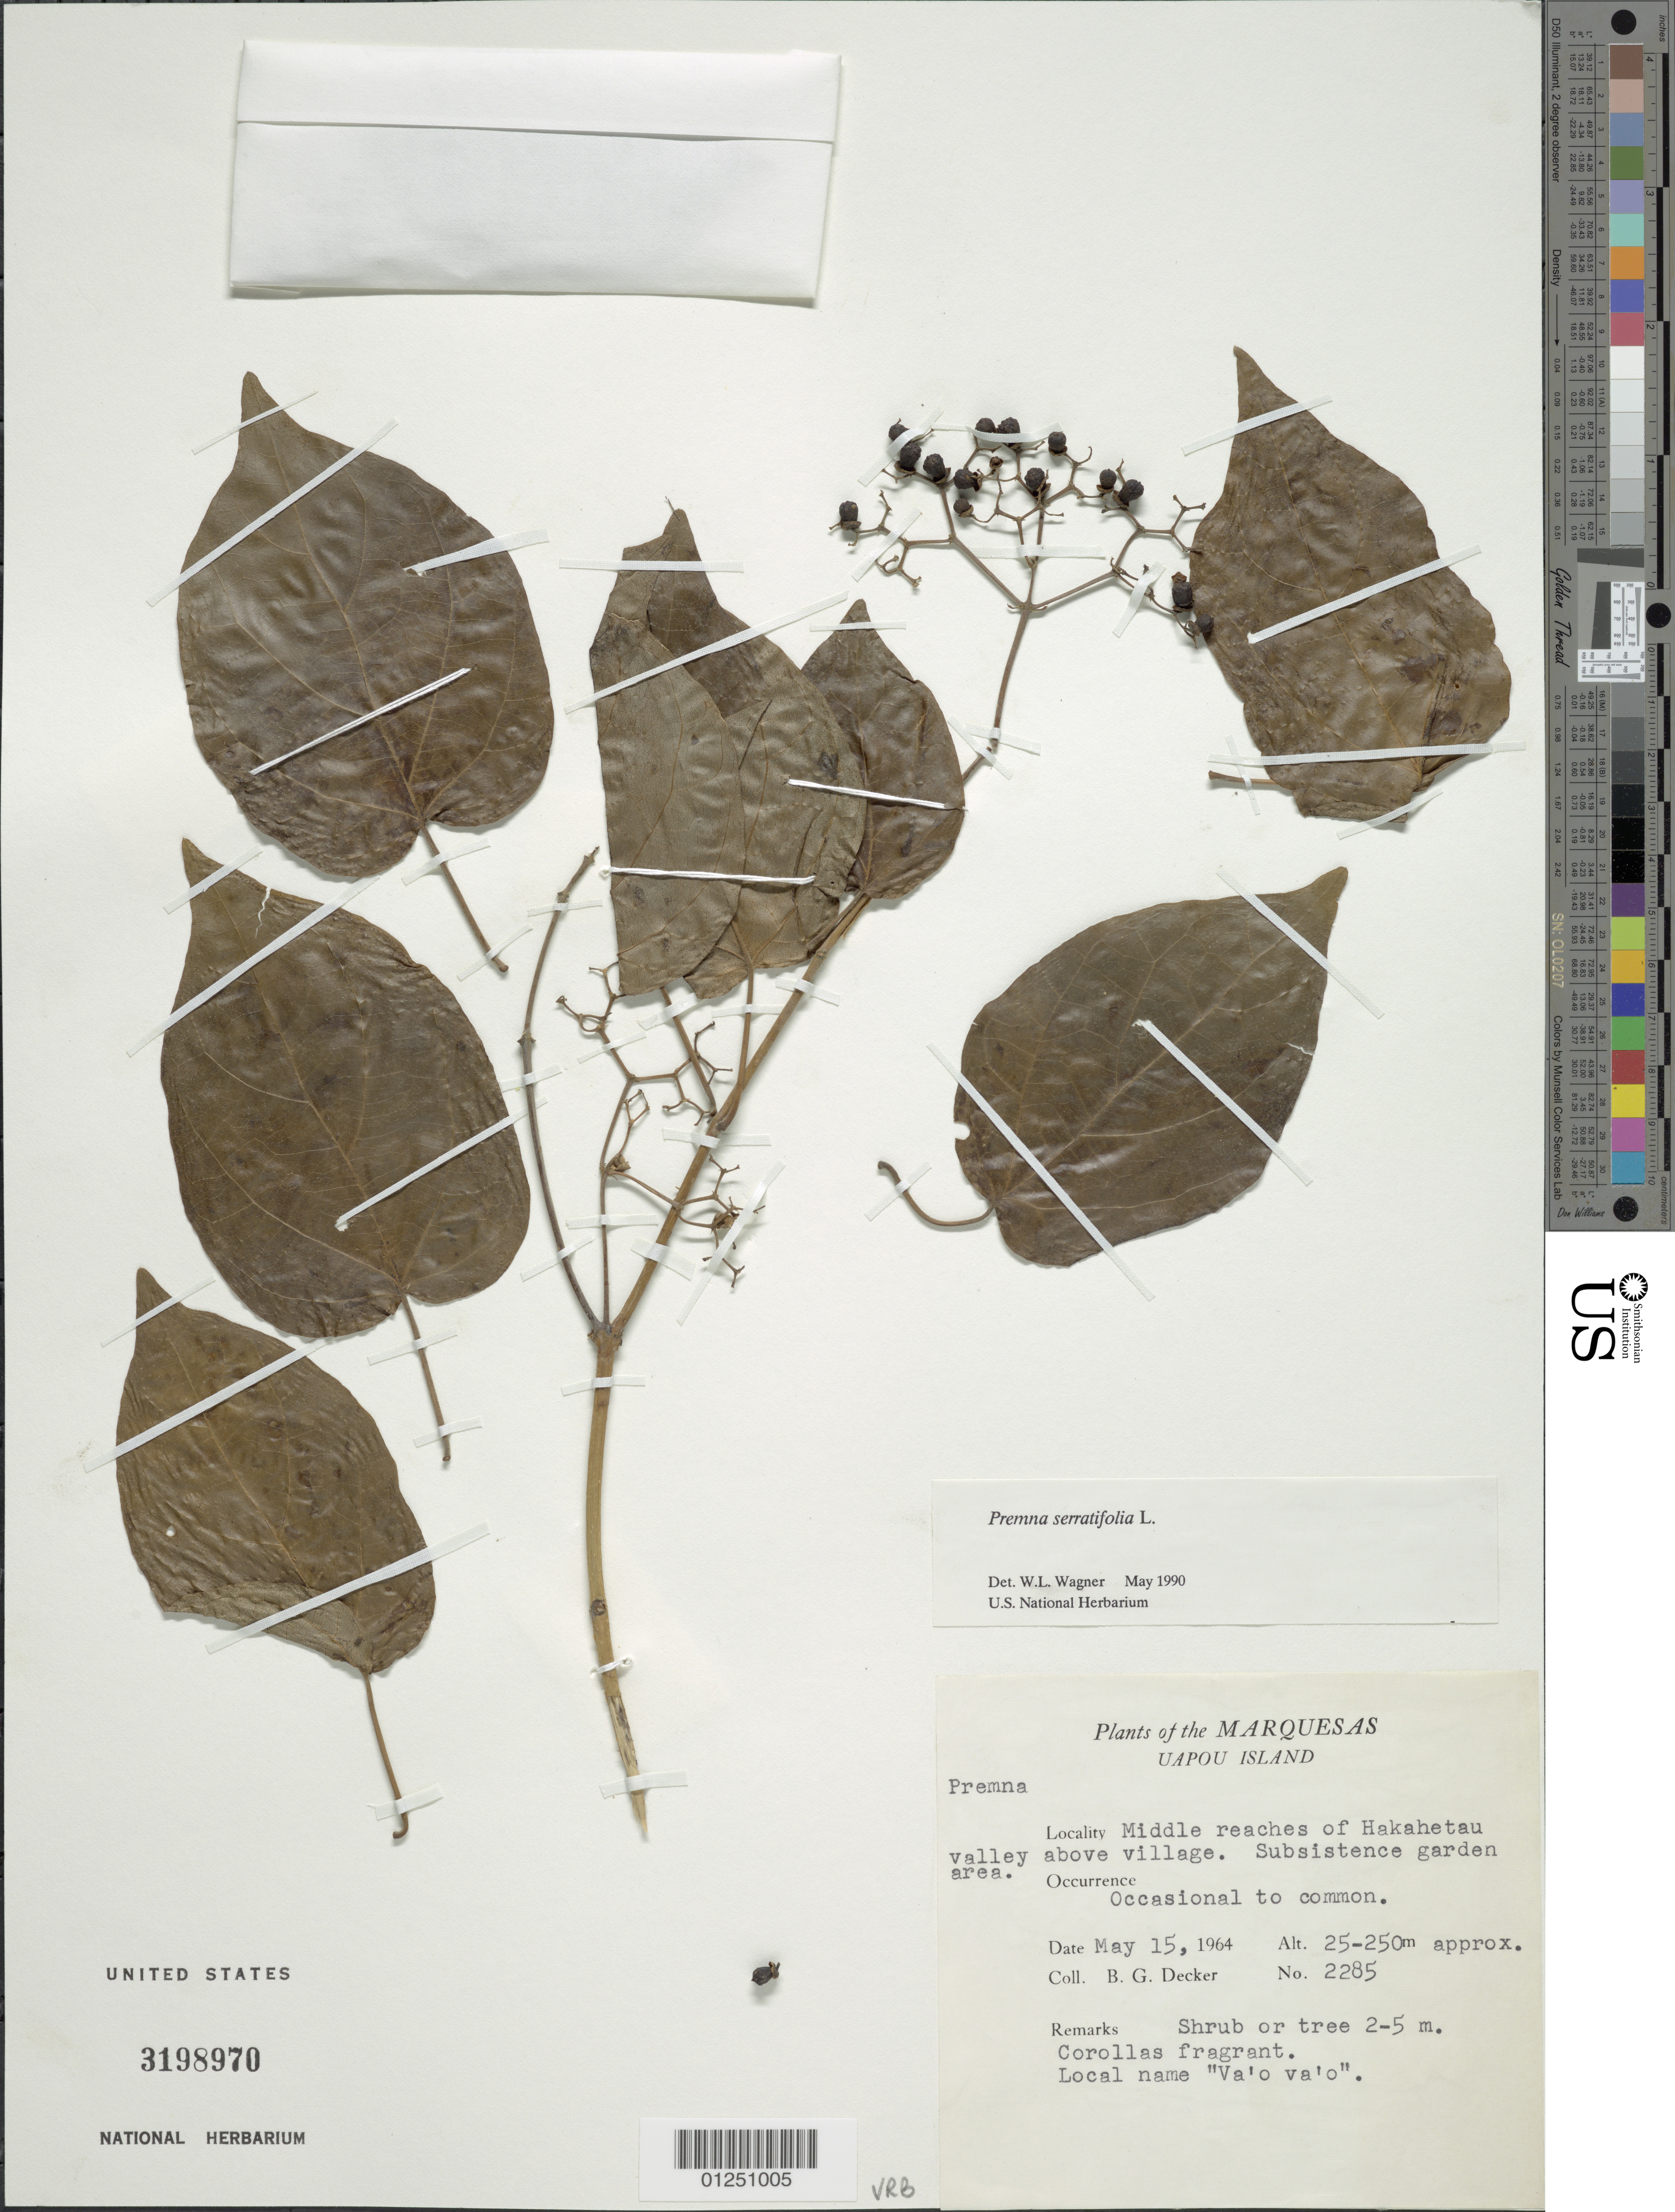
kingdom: Plantae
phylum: Tracheophyta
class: Magnoliopsida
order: Lamiales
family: Lamiaceae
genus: Premna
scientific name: Premna serratifolia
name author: L.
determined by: Wagner, W. L., (BOT), Smithsonian Institution - National Museum of Natural History (UNITED STATES)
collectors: B. G. Decker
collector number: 2285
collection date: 1964-05-15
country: French Polynesia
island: Ua Pou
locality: middle reaches of Hakahetau Valley above village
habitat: Subsistence garden area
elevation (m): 25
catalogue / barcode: US 3198970